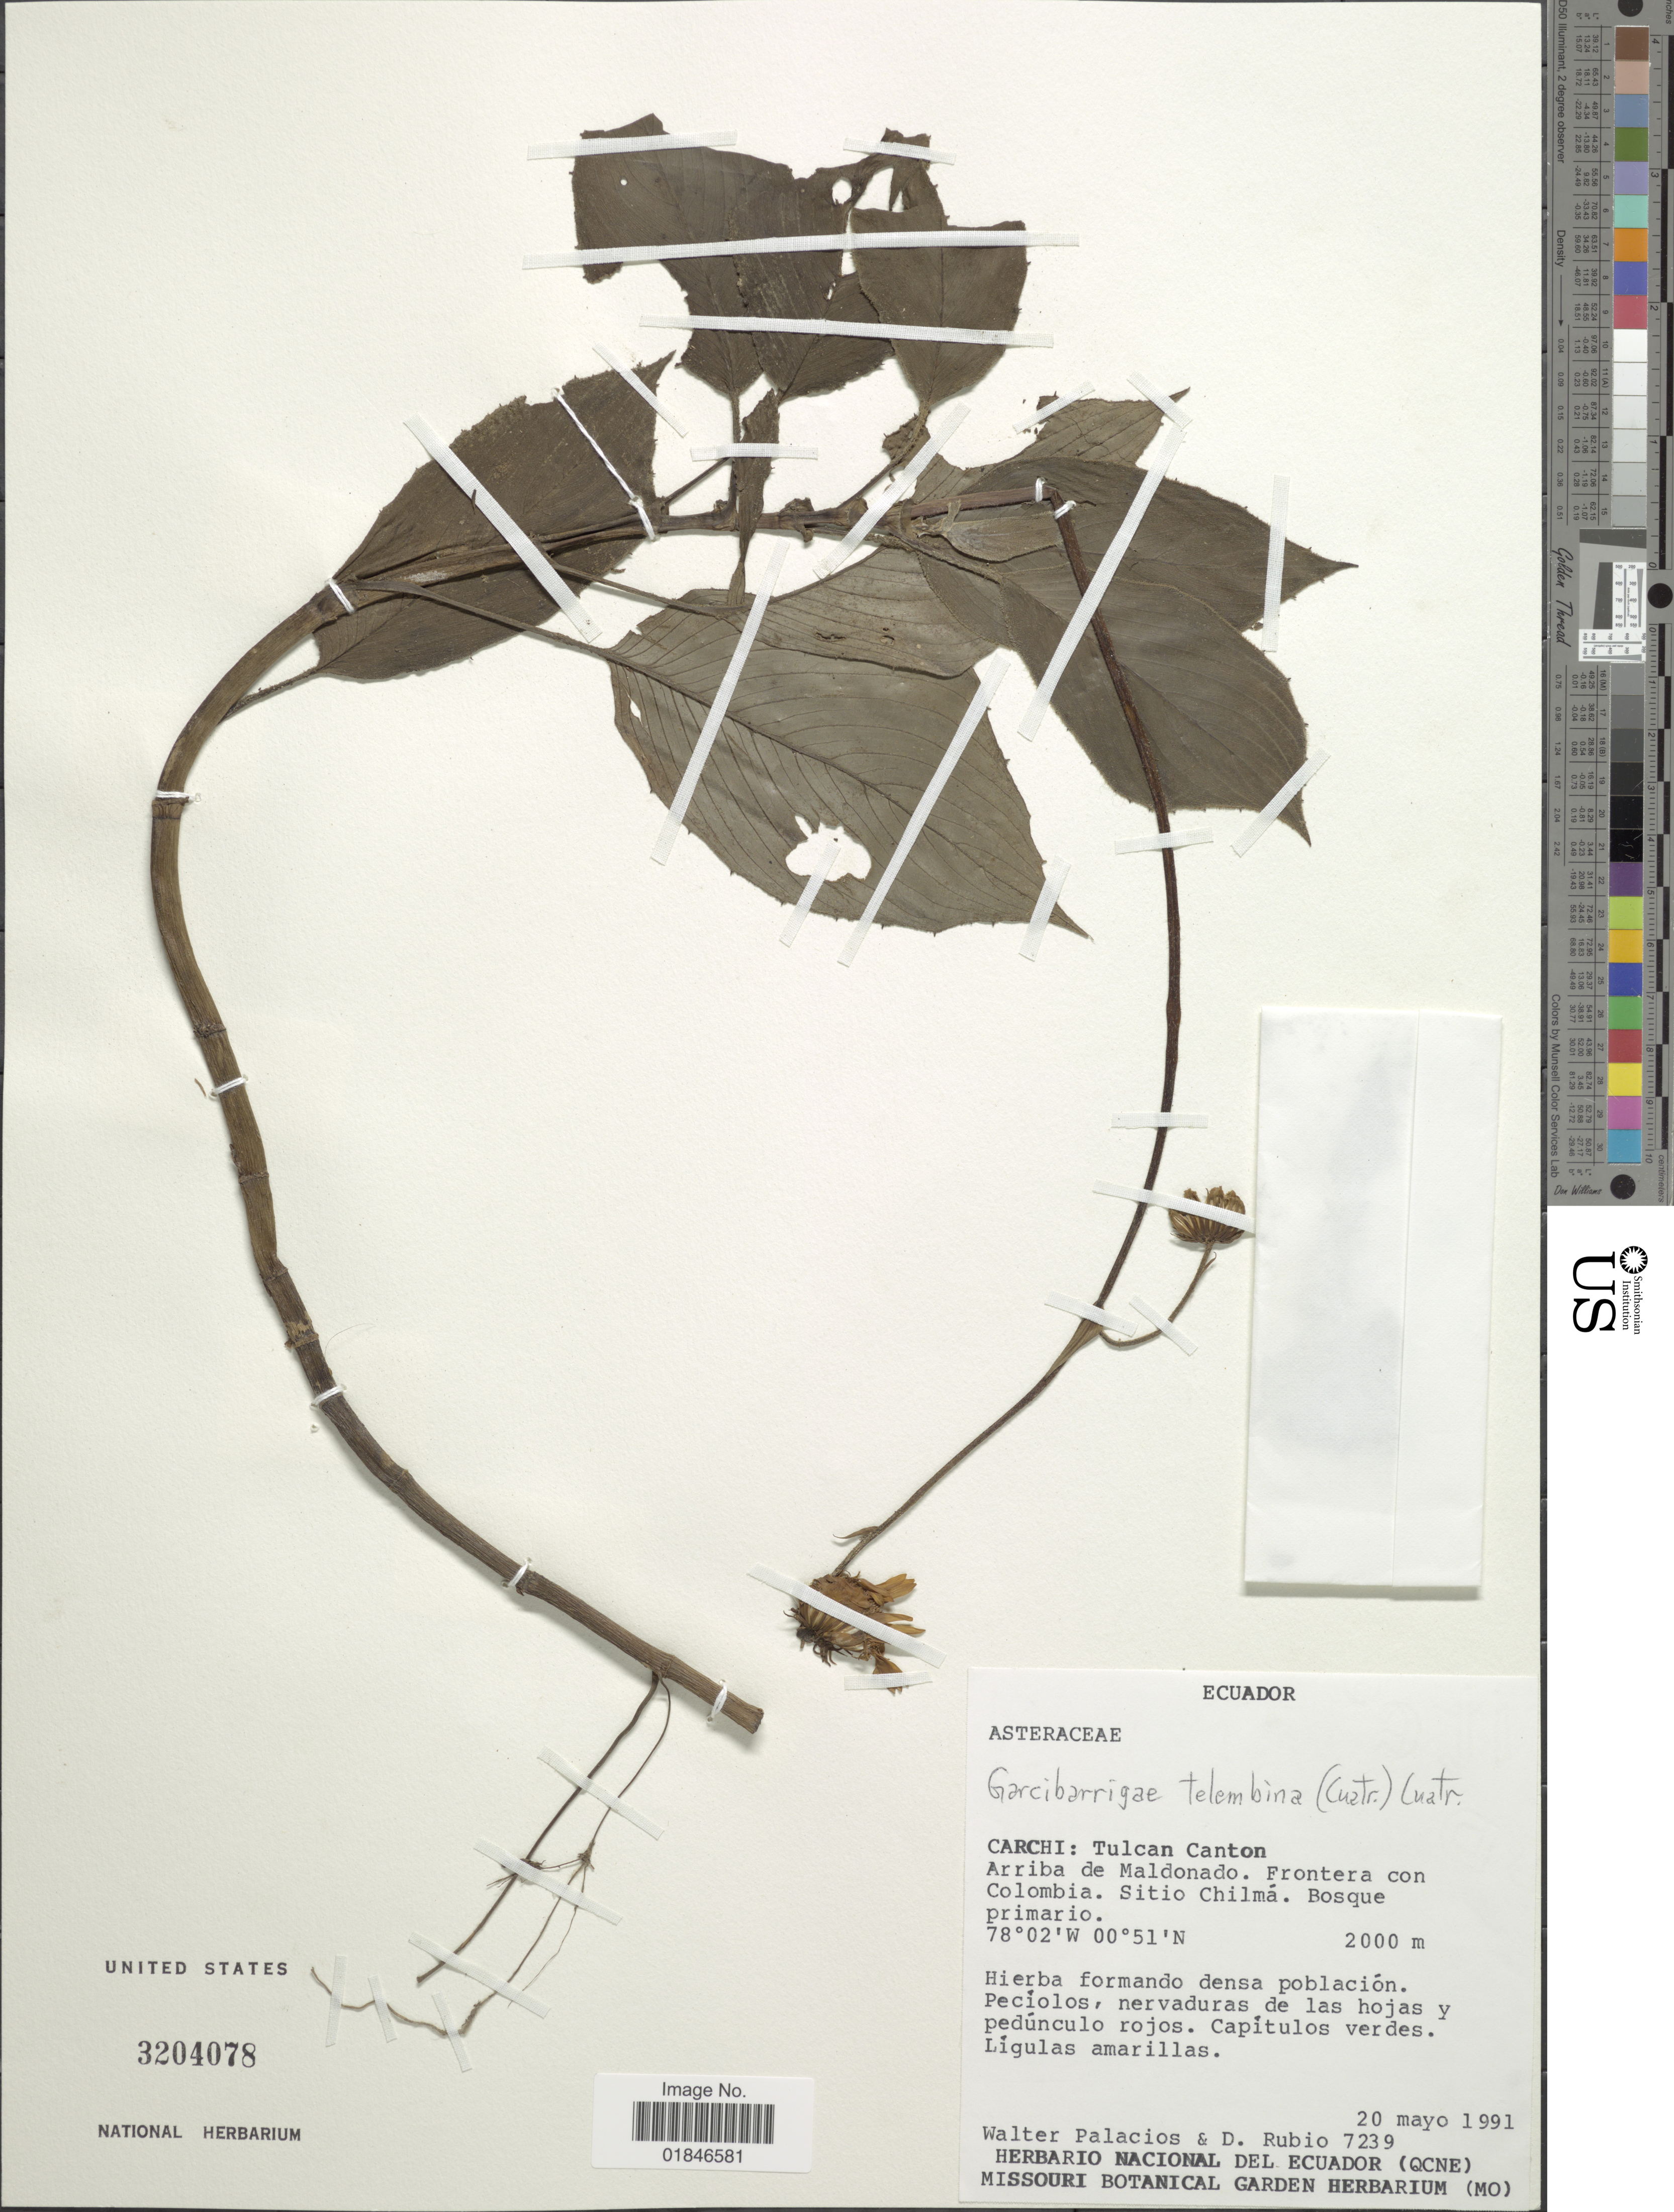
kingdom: Plantae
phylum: Tracheophyta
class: Magnoliopsida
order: Asterales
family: Asteraceae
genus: Garcibarrigoa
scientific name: Garcibarrigoa telembina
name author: (Cuatrec.) Cuatrec.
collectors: W. Palacios & D. Rubio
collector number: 7239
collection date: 1991-05-20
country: Ecuador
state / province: Carchi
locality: Carchi: Tulcan Canton. Arriba de Maldonado, Frontera con Colombia.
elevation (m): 2000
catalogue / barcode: US 3204078